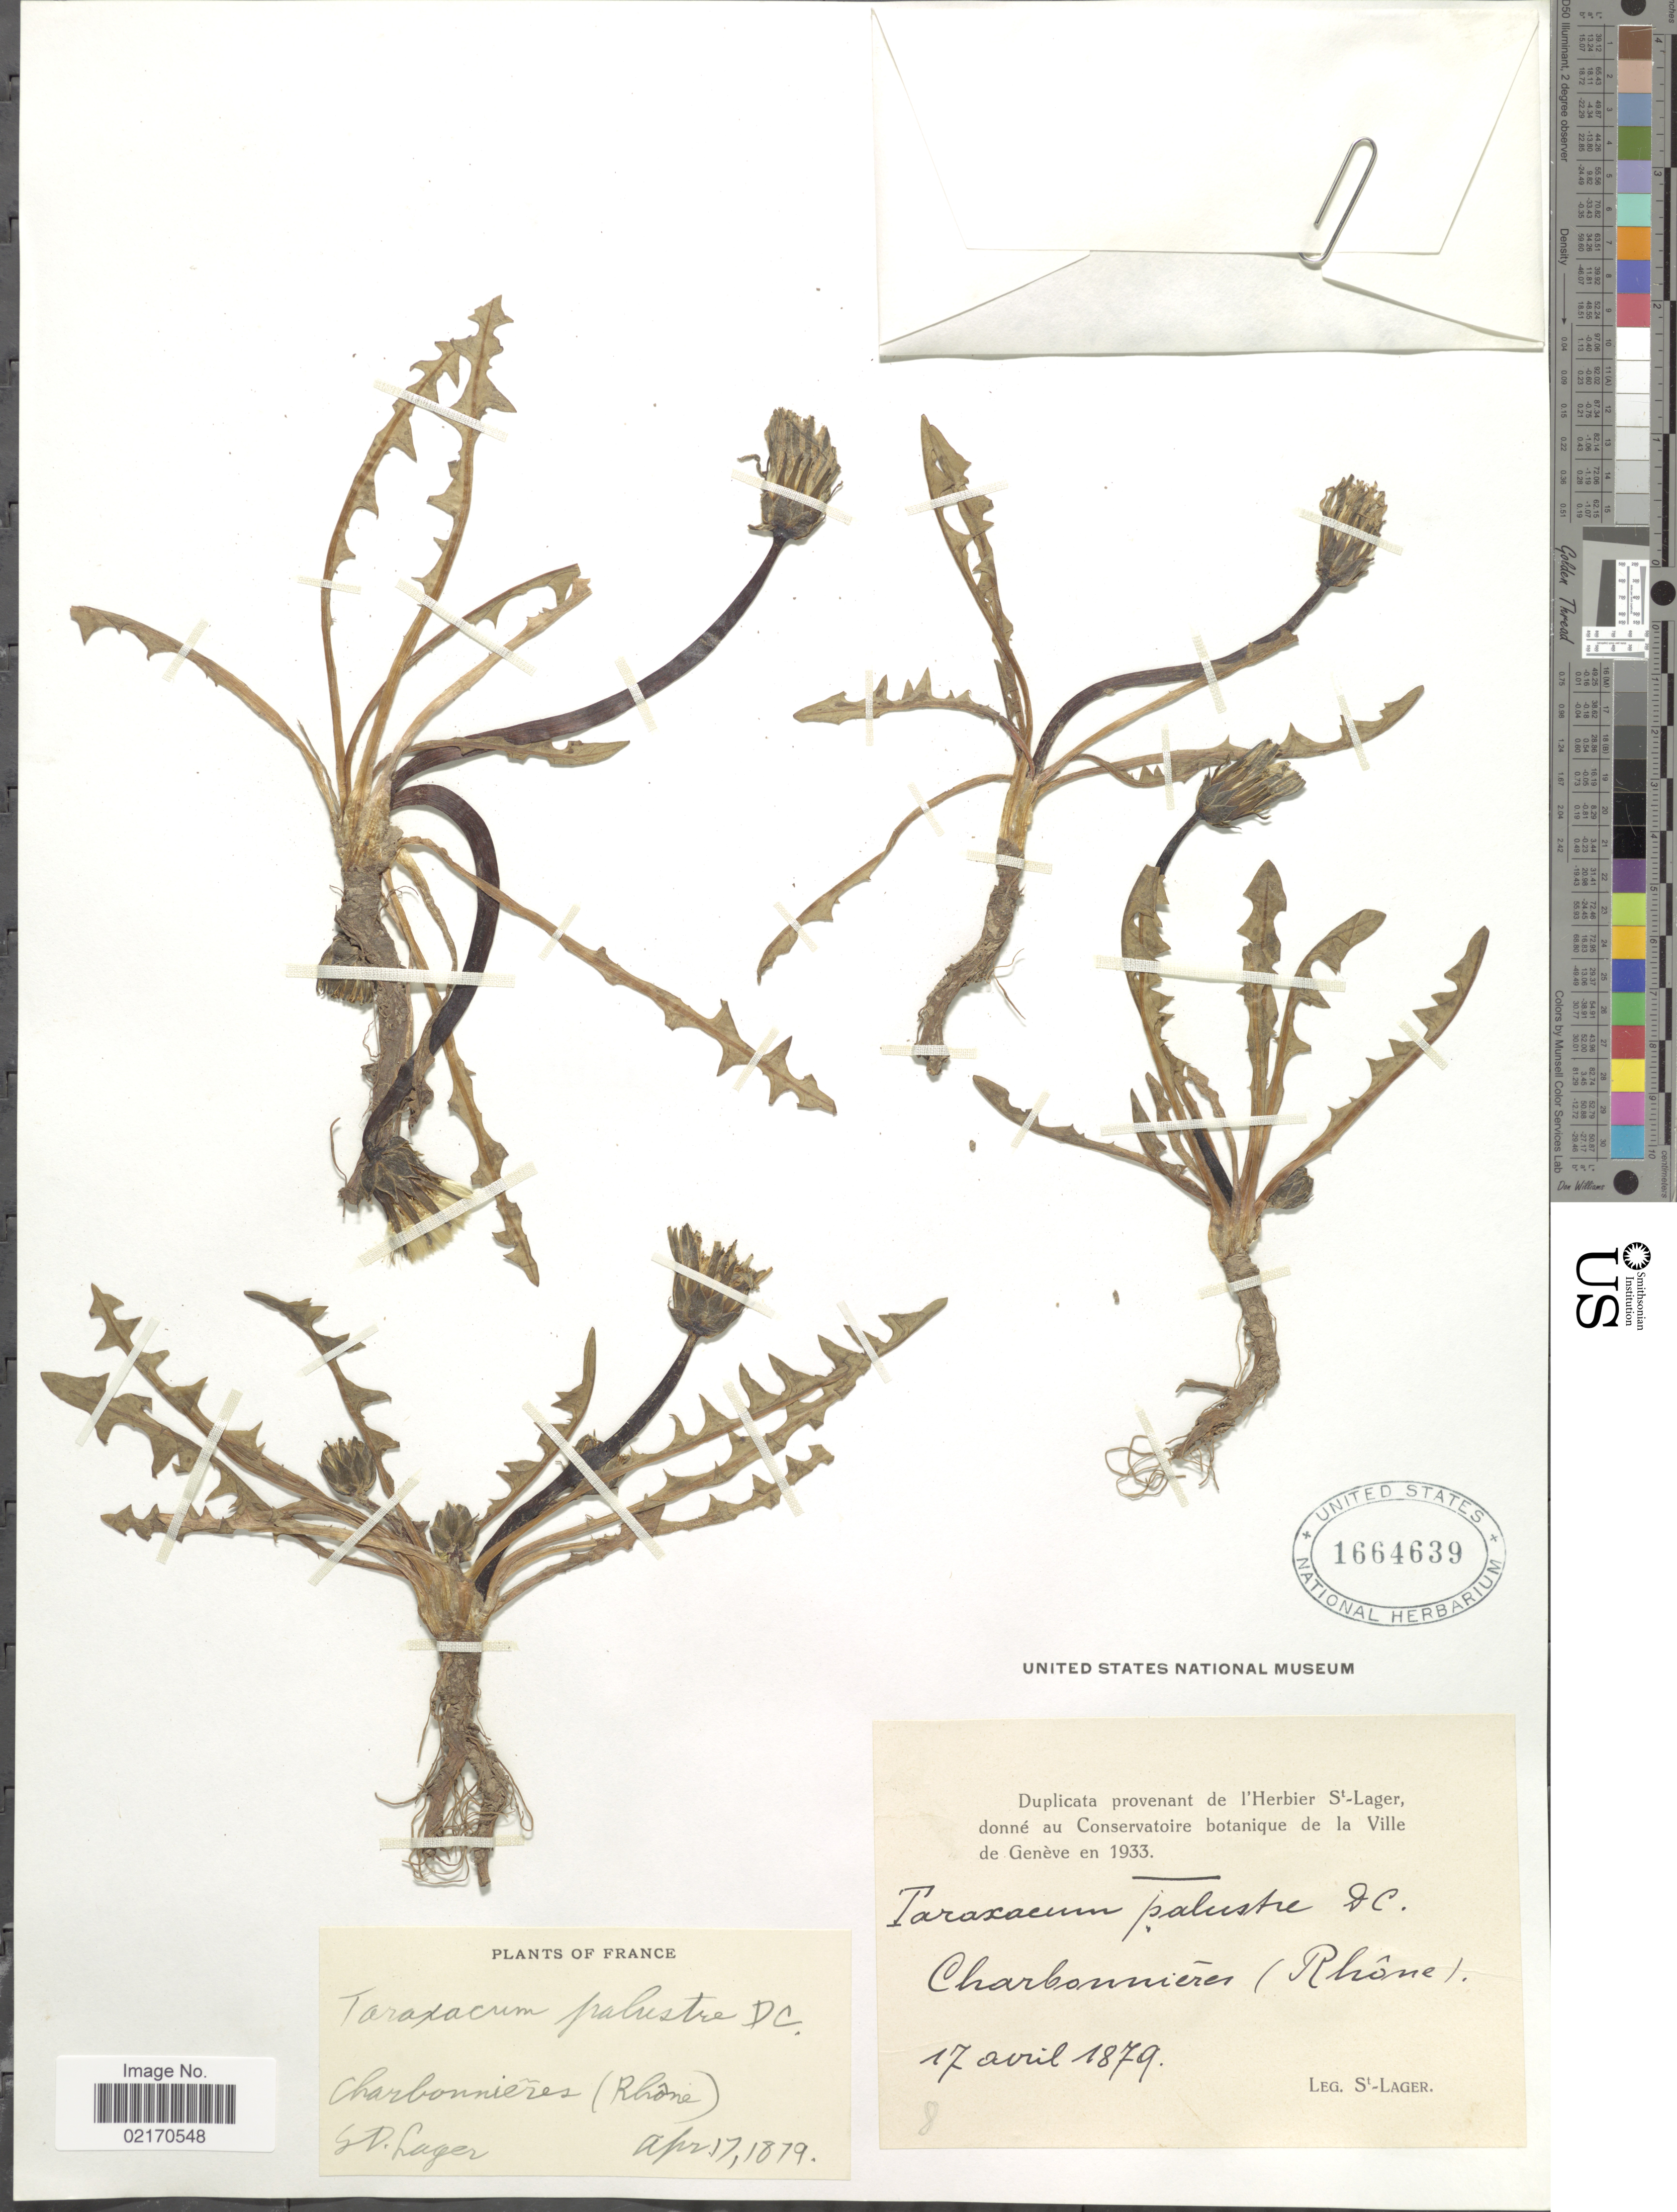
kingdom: Plantae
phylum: Tracheophyta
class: Magnoliopsida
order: Asterales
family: Asteraceae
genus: Taraxacum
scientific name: Taraxacum palustre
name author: (Lyons) Symons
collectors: Saint-Lager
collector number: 8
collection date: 1879-04-17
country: France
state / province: Auvergne-Rhône-Alpes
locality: Charbonnieres (Rhône).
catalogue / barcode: US 1664639